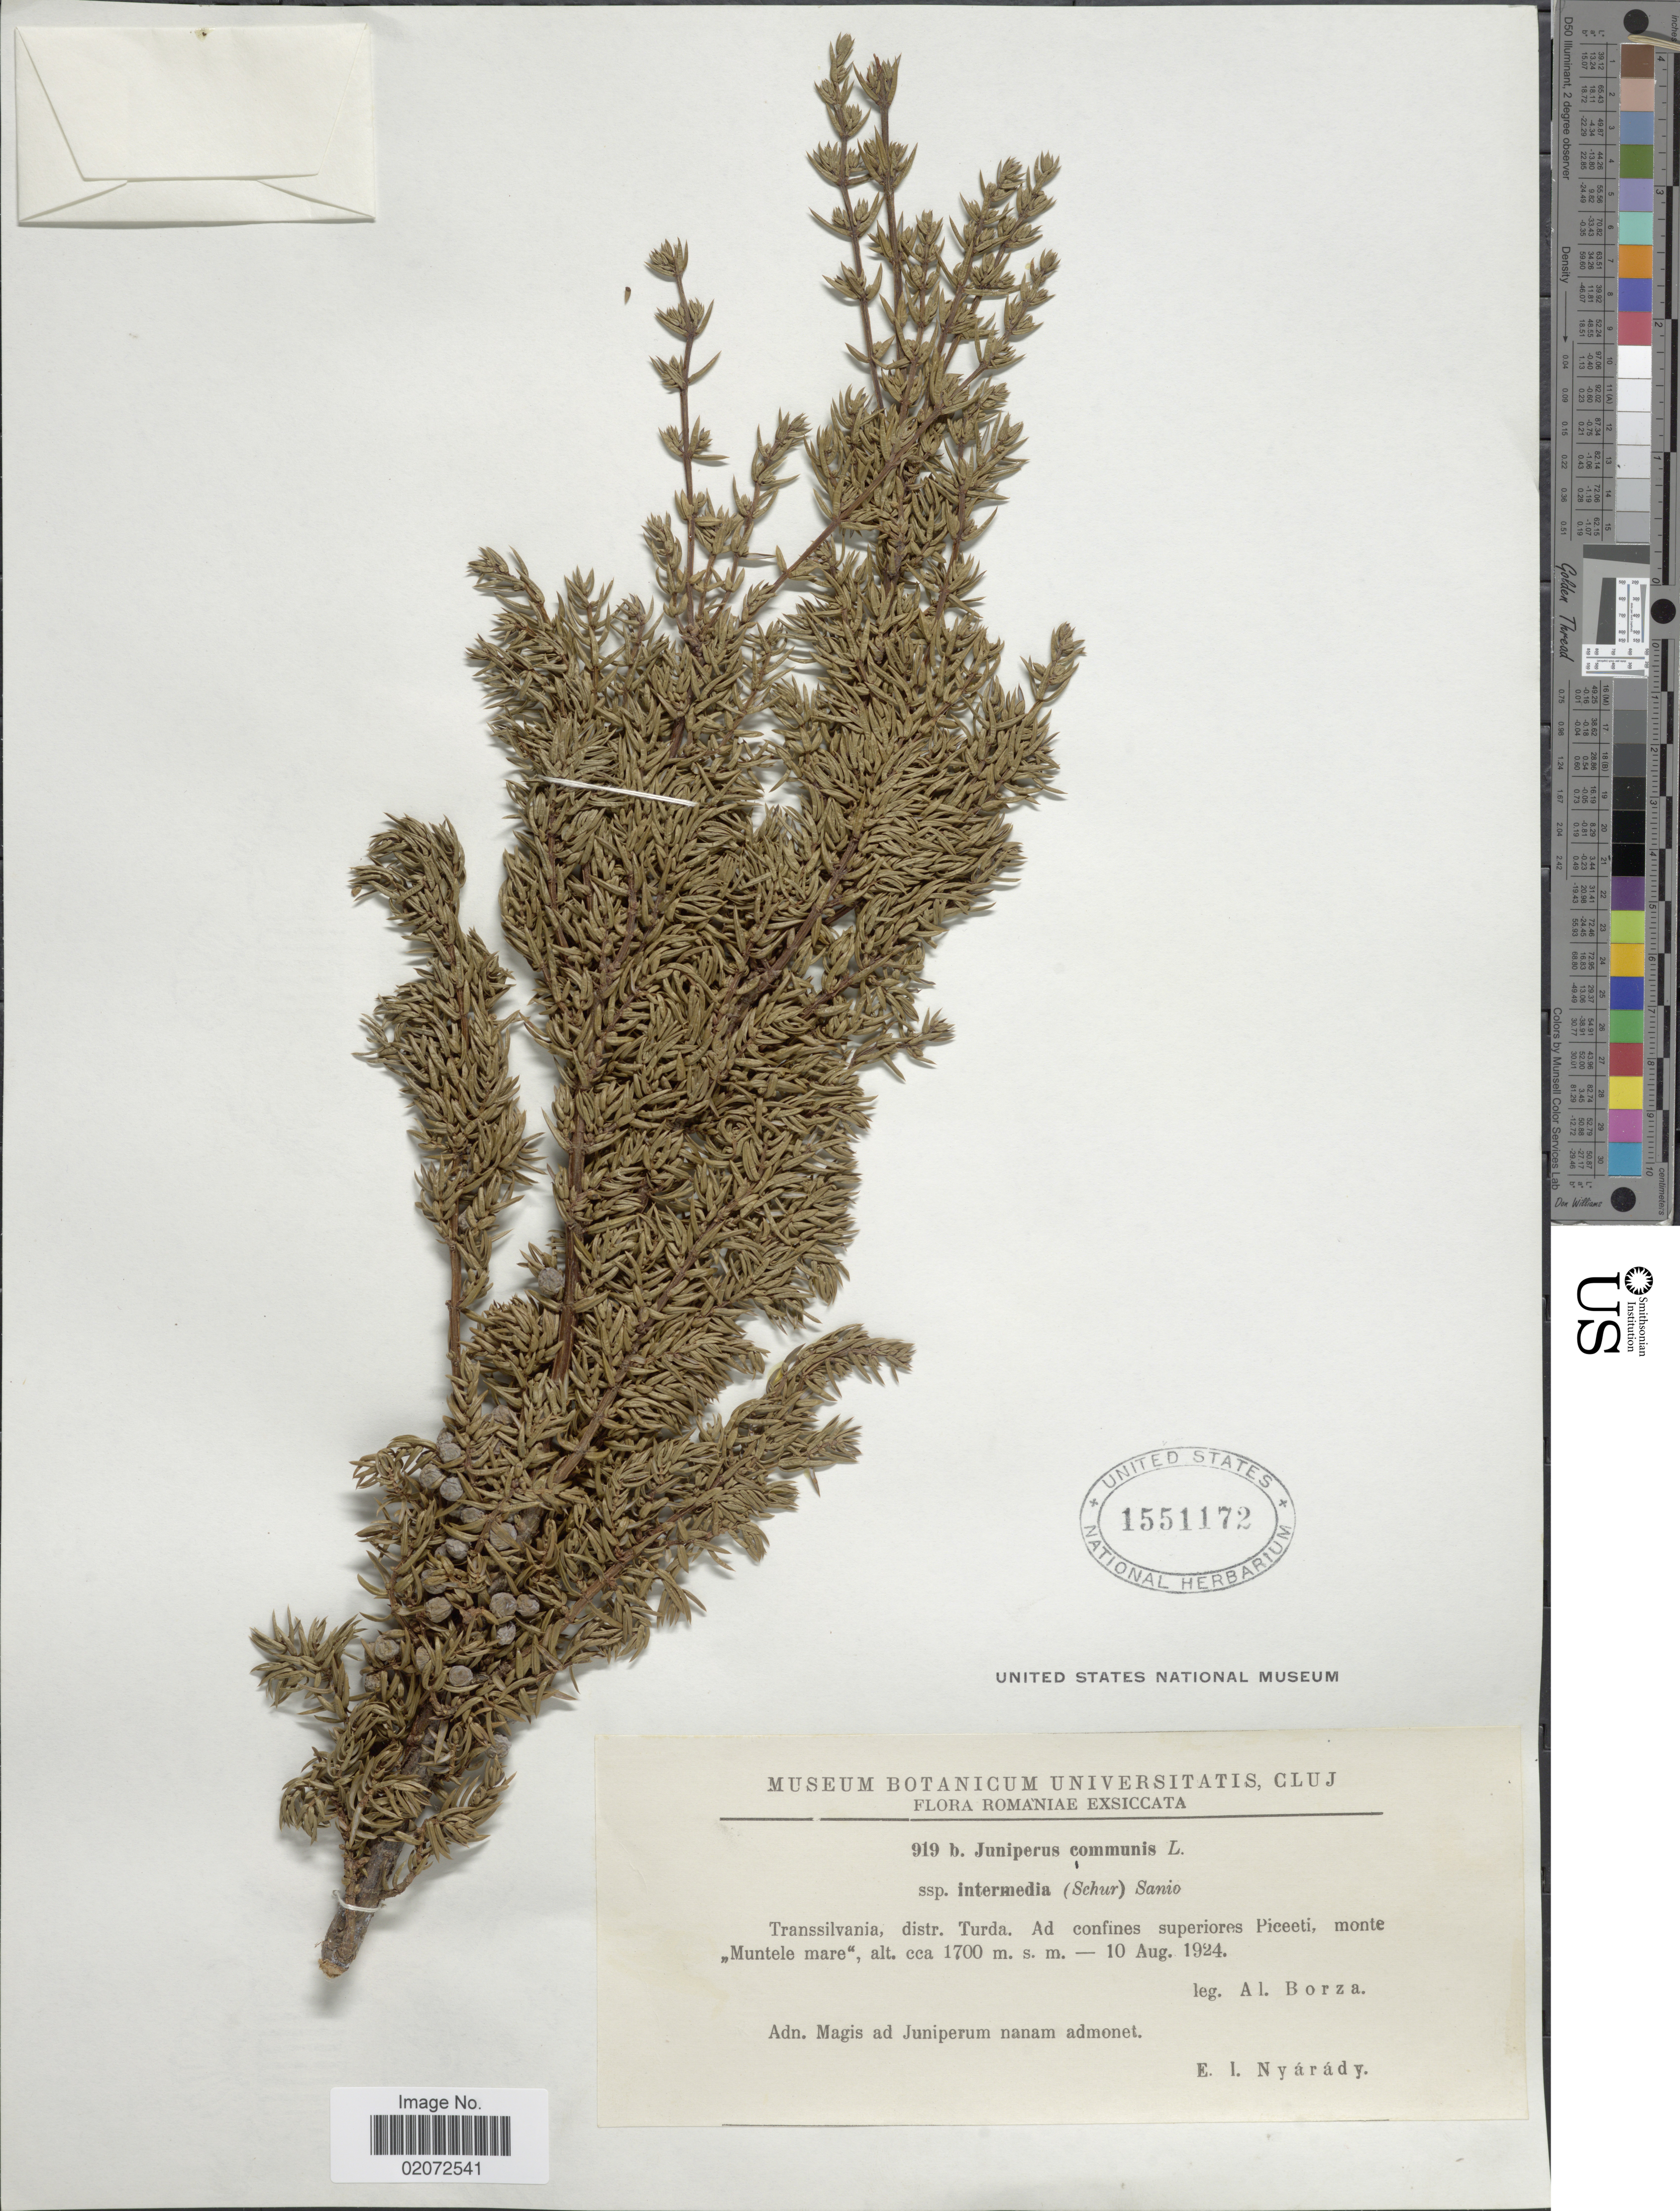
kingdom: Plantae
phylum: Tracheophyta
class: Pinopsida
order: Pinales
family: Cupressaceae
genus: Juniperus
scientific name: Juniperus communis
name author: L.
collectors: A. Borza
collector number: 919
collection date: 1924-08-10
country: Romania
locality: Romaniae. Transsilvania, distr. Turda. Ad confines superiores Piceeti, monte Muntele mare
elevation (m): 1700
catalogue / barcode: US 1551172